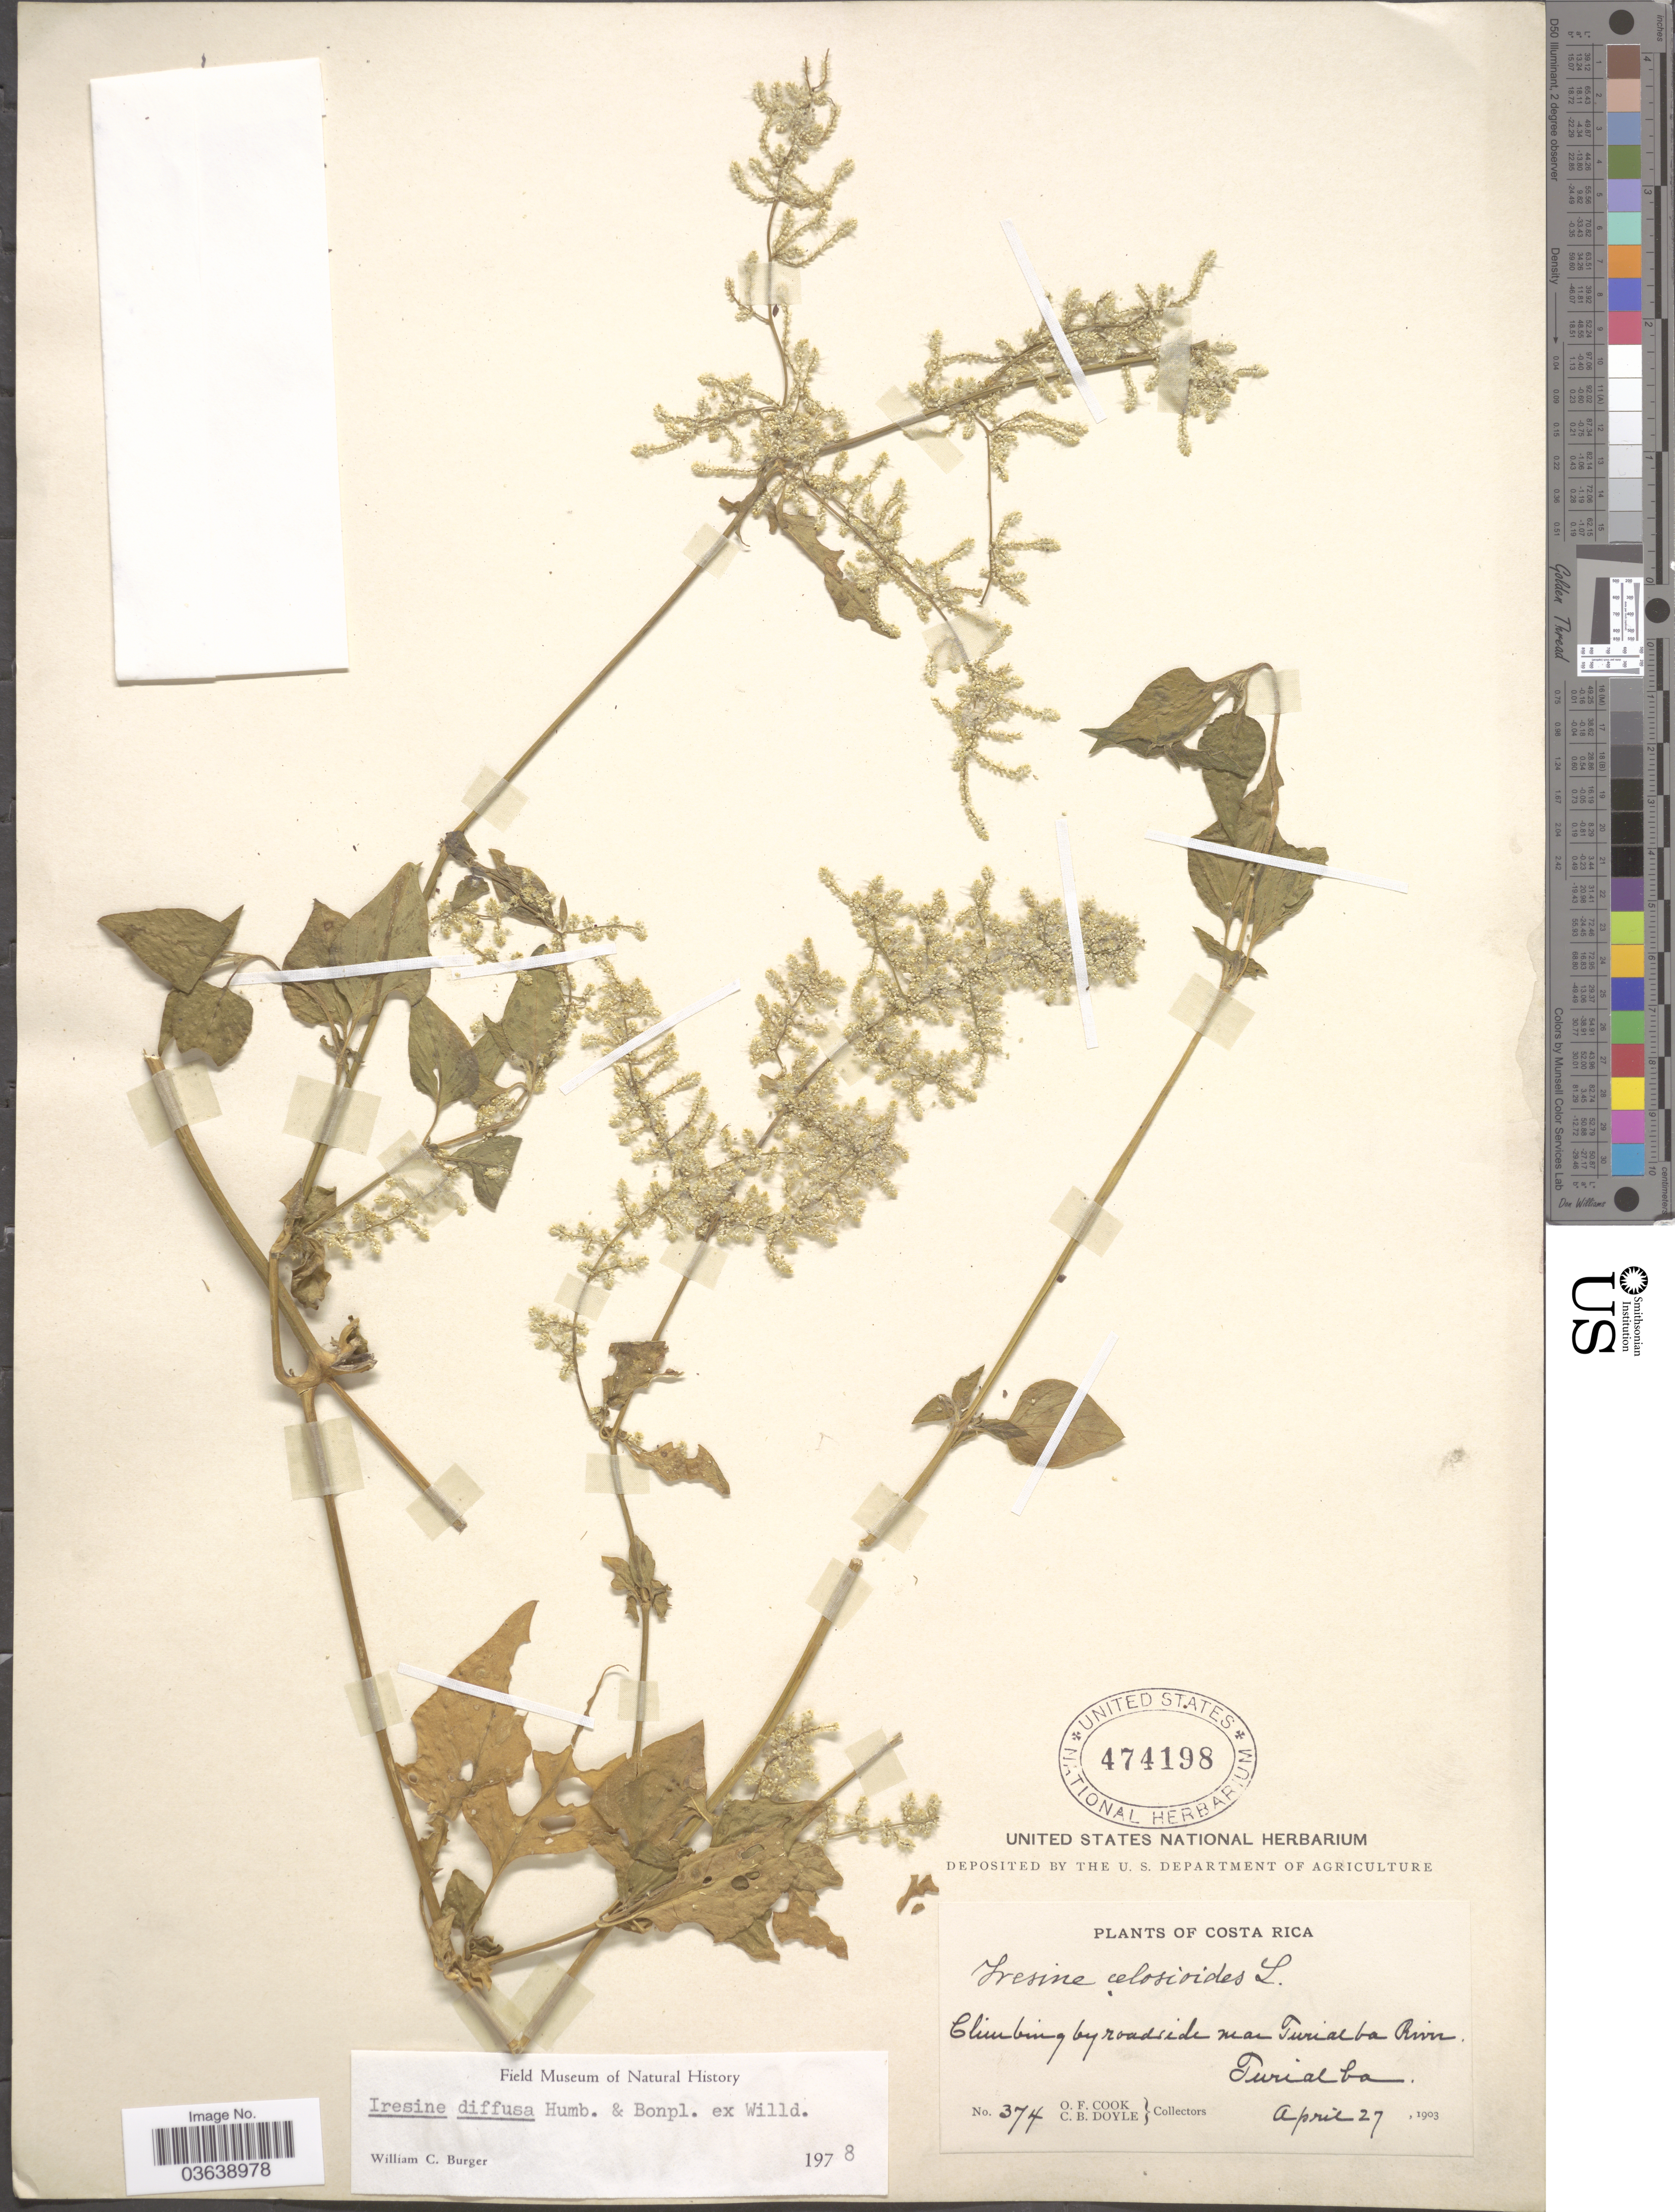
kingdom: Plantae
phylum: Tracheophyta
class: Magnoliopsida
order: Caryophyllales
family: Amaranthaceae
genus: Iresine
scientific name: Iresine celosia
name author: L.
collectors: O. F. Cook & C. Doyle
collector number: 374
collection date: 1903-04-27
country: Costa Rica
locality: Climbing by roadside near Turialba River. Turialba.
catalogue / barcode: US 474198